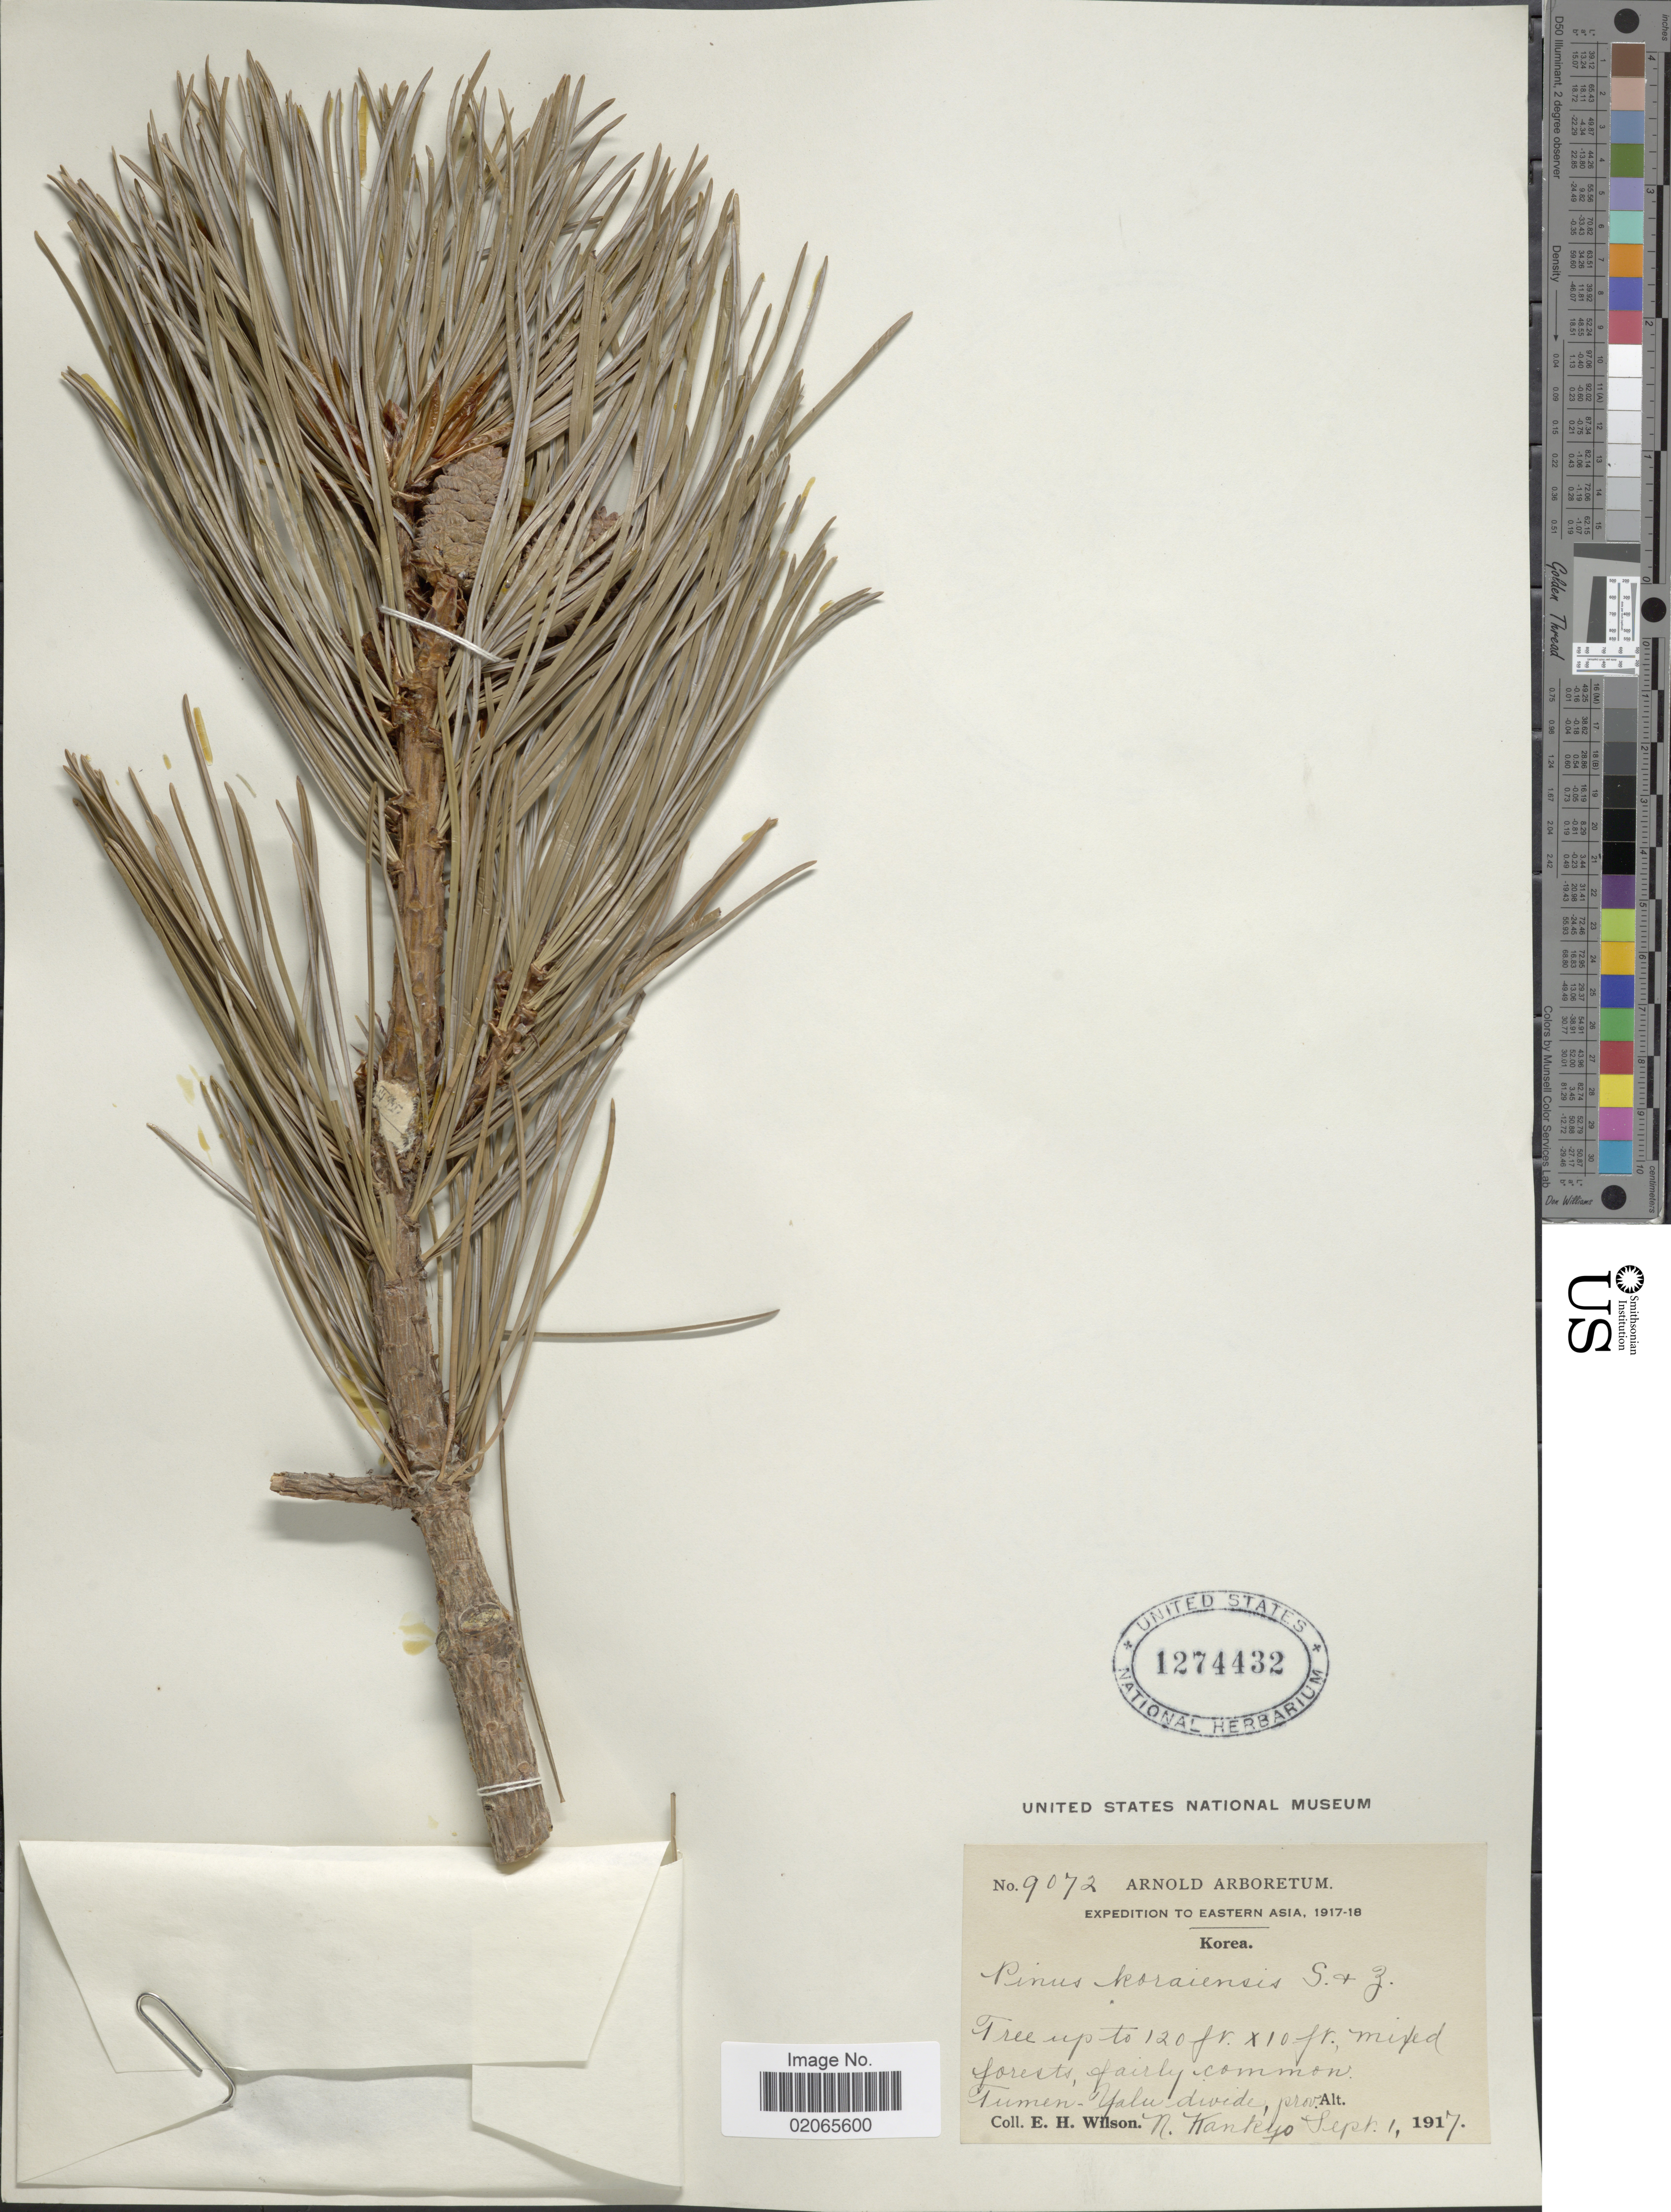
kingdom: Plantae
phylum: Tracheophyta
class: Pinopsida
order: Pinales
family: Pinaceae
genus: Pinus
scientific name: Pinus koraiensis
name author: Siebold & Zucc.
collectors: E. Wilson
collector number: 9072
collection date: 1917-09-01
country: North Korea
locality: Tumen, Yalu divide, prov. N. Kankyo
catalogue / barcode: US 1274432